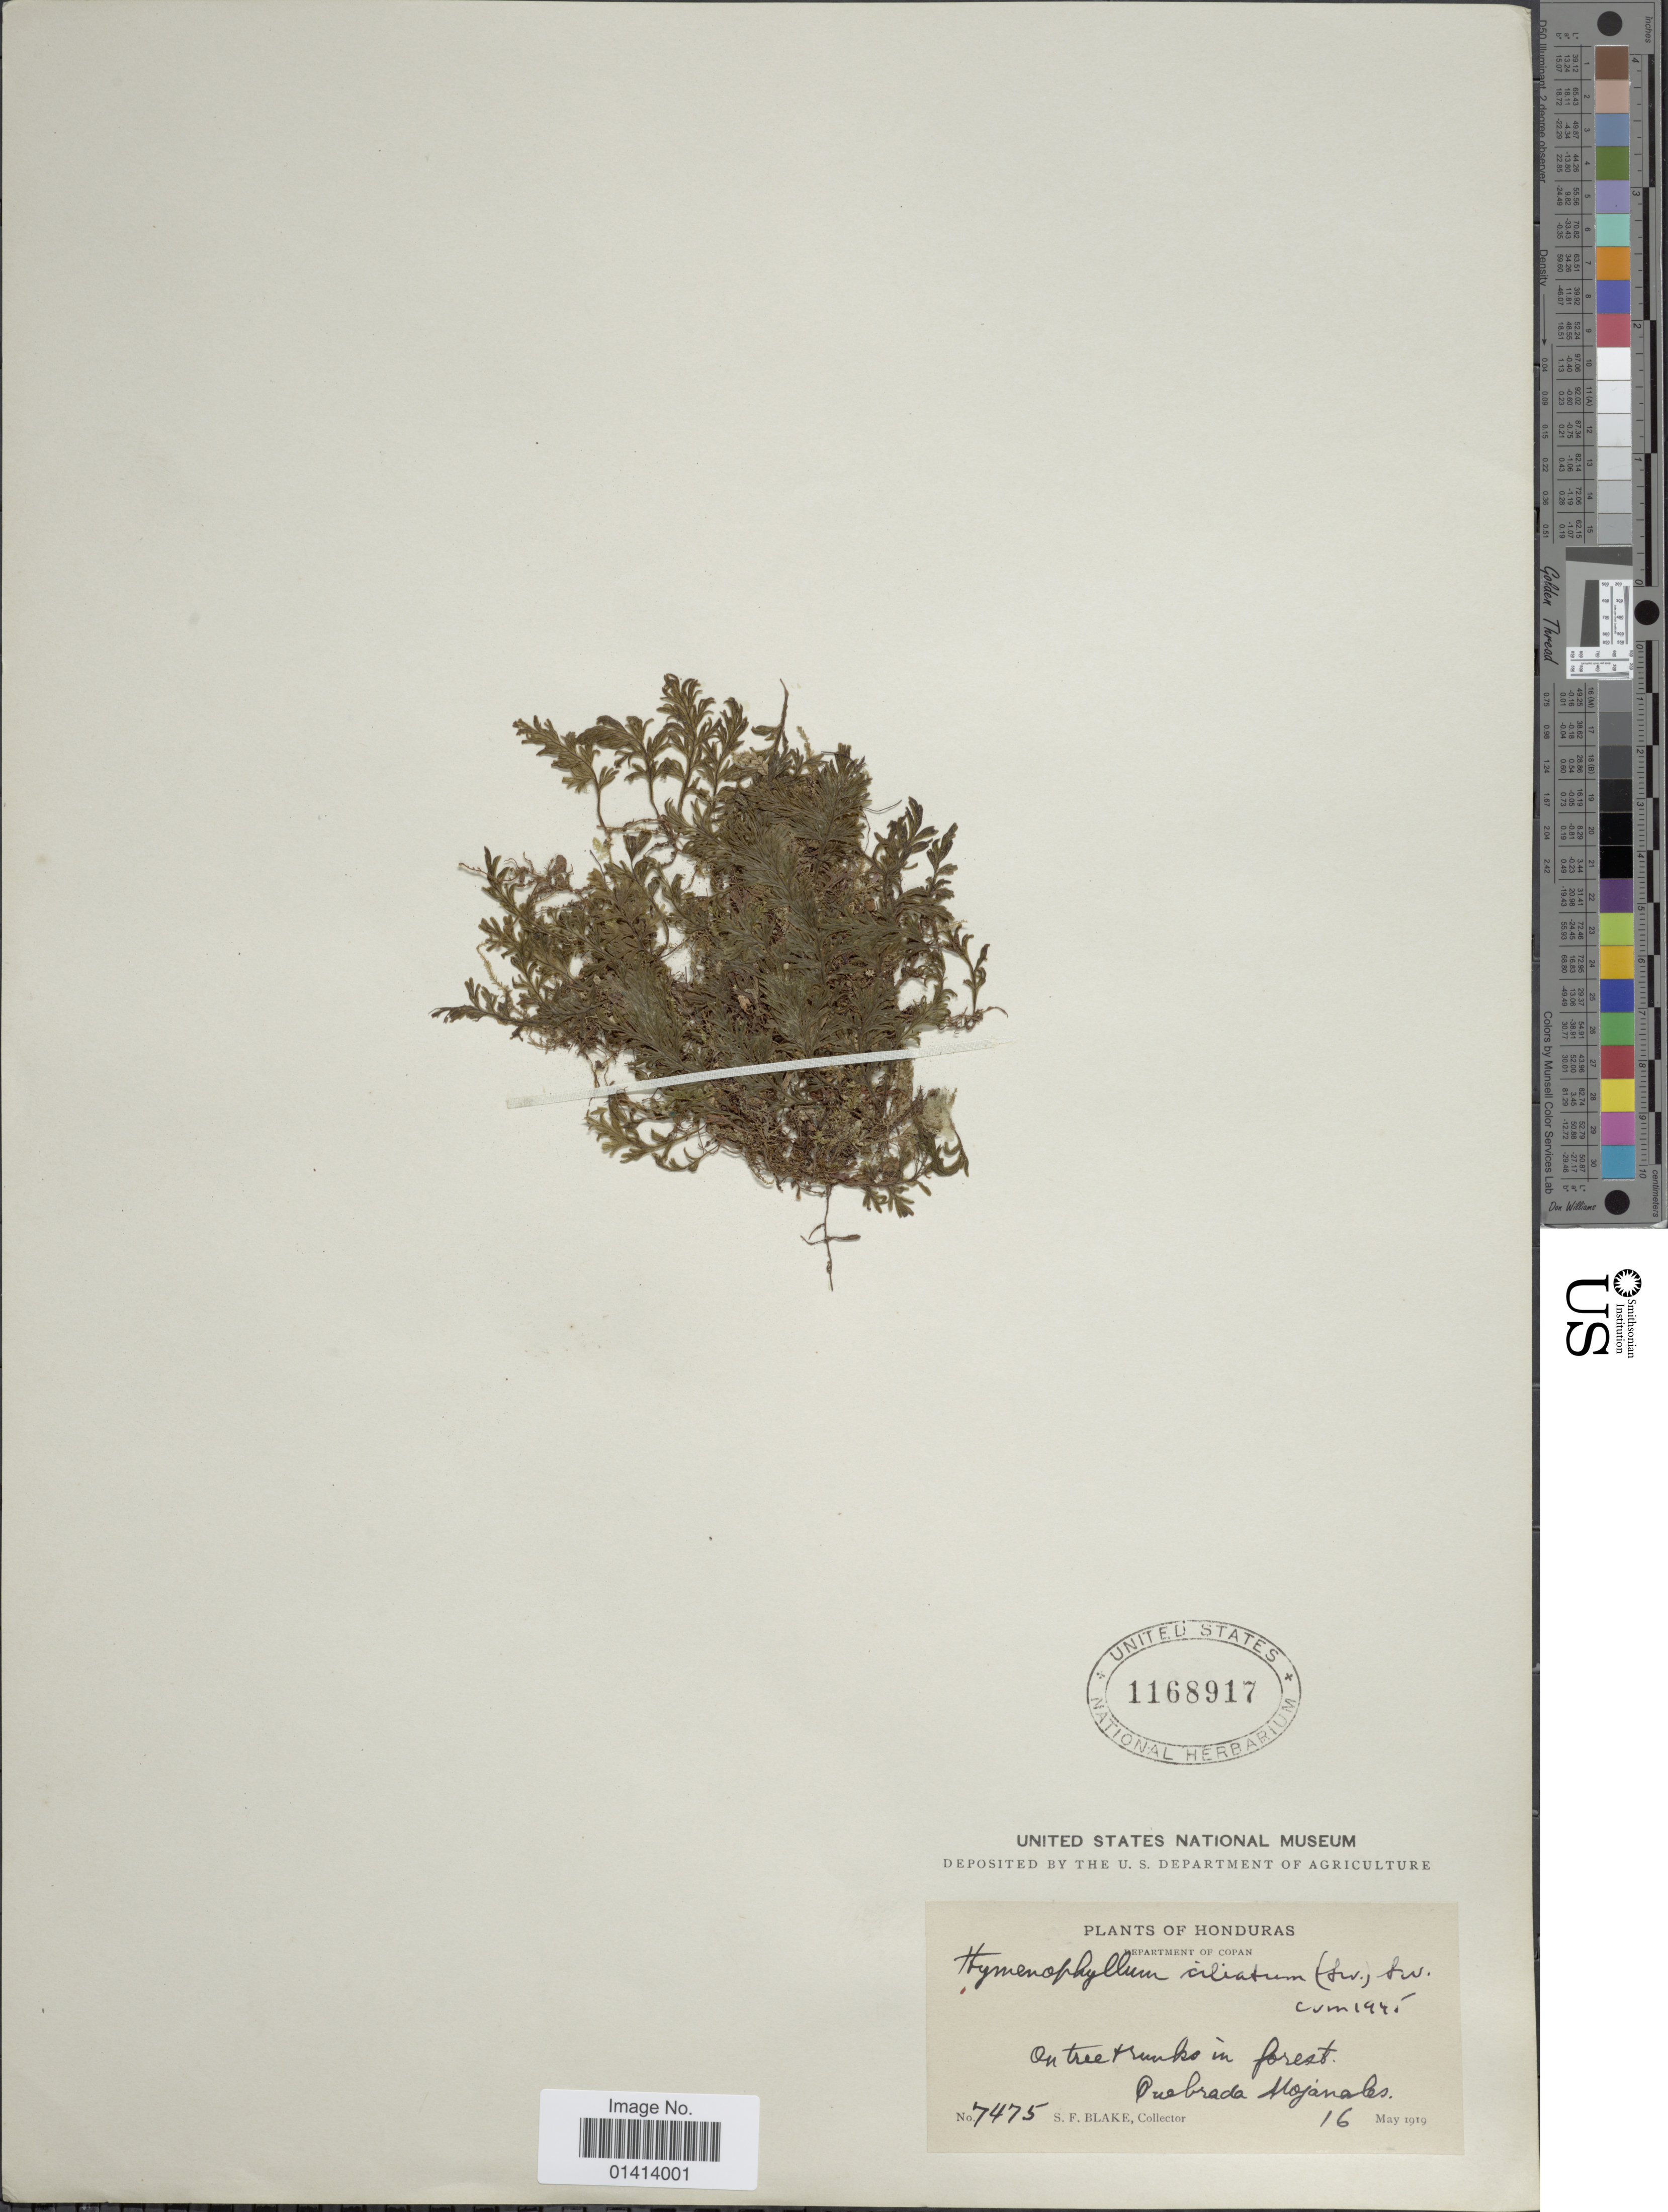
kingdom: Plantae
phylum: Tracheophyta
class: Polypodiopsida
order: Hymenophyllales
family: Hymenophyllaceae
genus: Hymenophyllum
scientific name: Hymenophyllum hirsutum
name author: (L.) Sw.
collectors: S. Blake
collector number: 7475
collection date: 1919-05-16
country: Honduras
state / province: Copán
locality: Department of Copan, Quebrada Majanales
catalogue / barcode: US 1168917